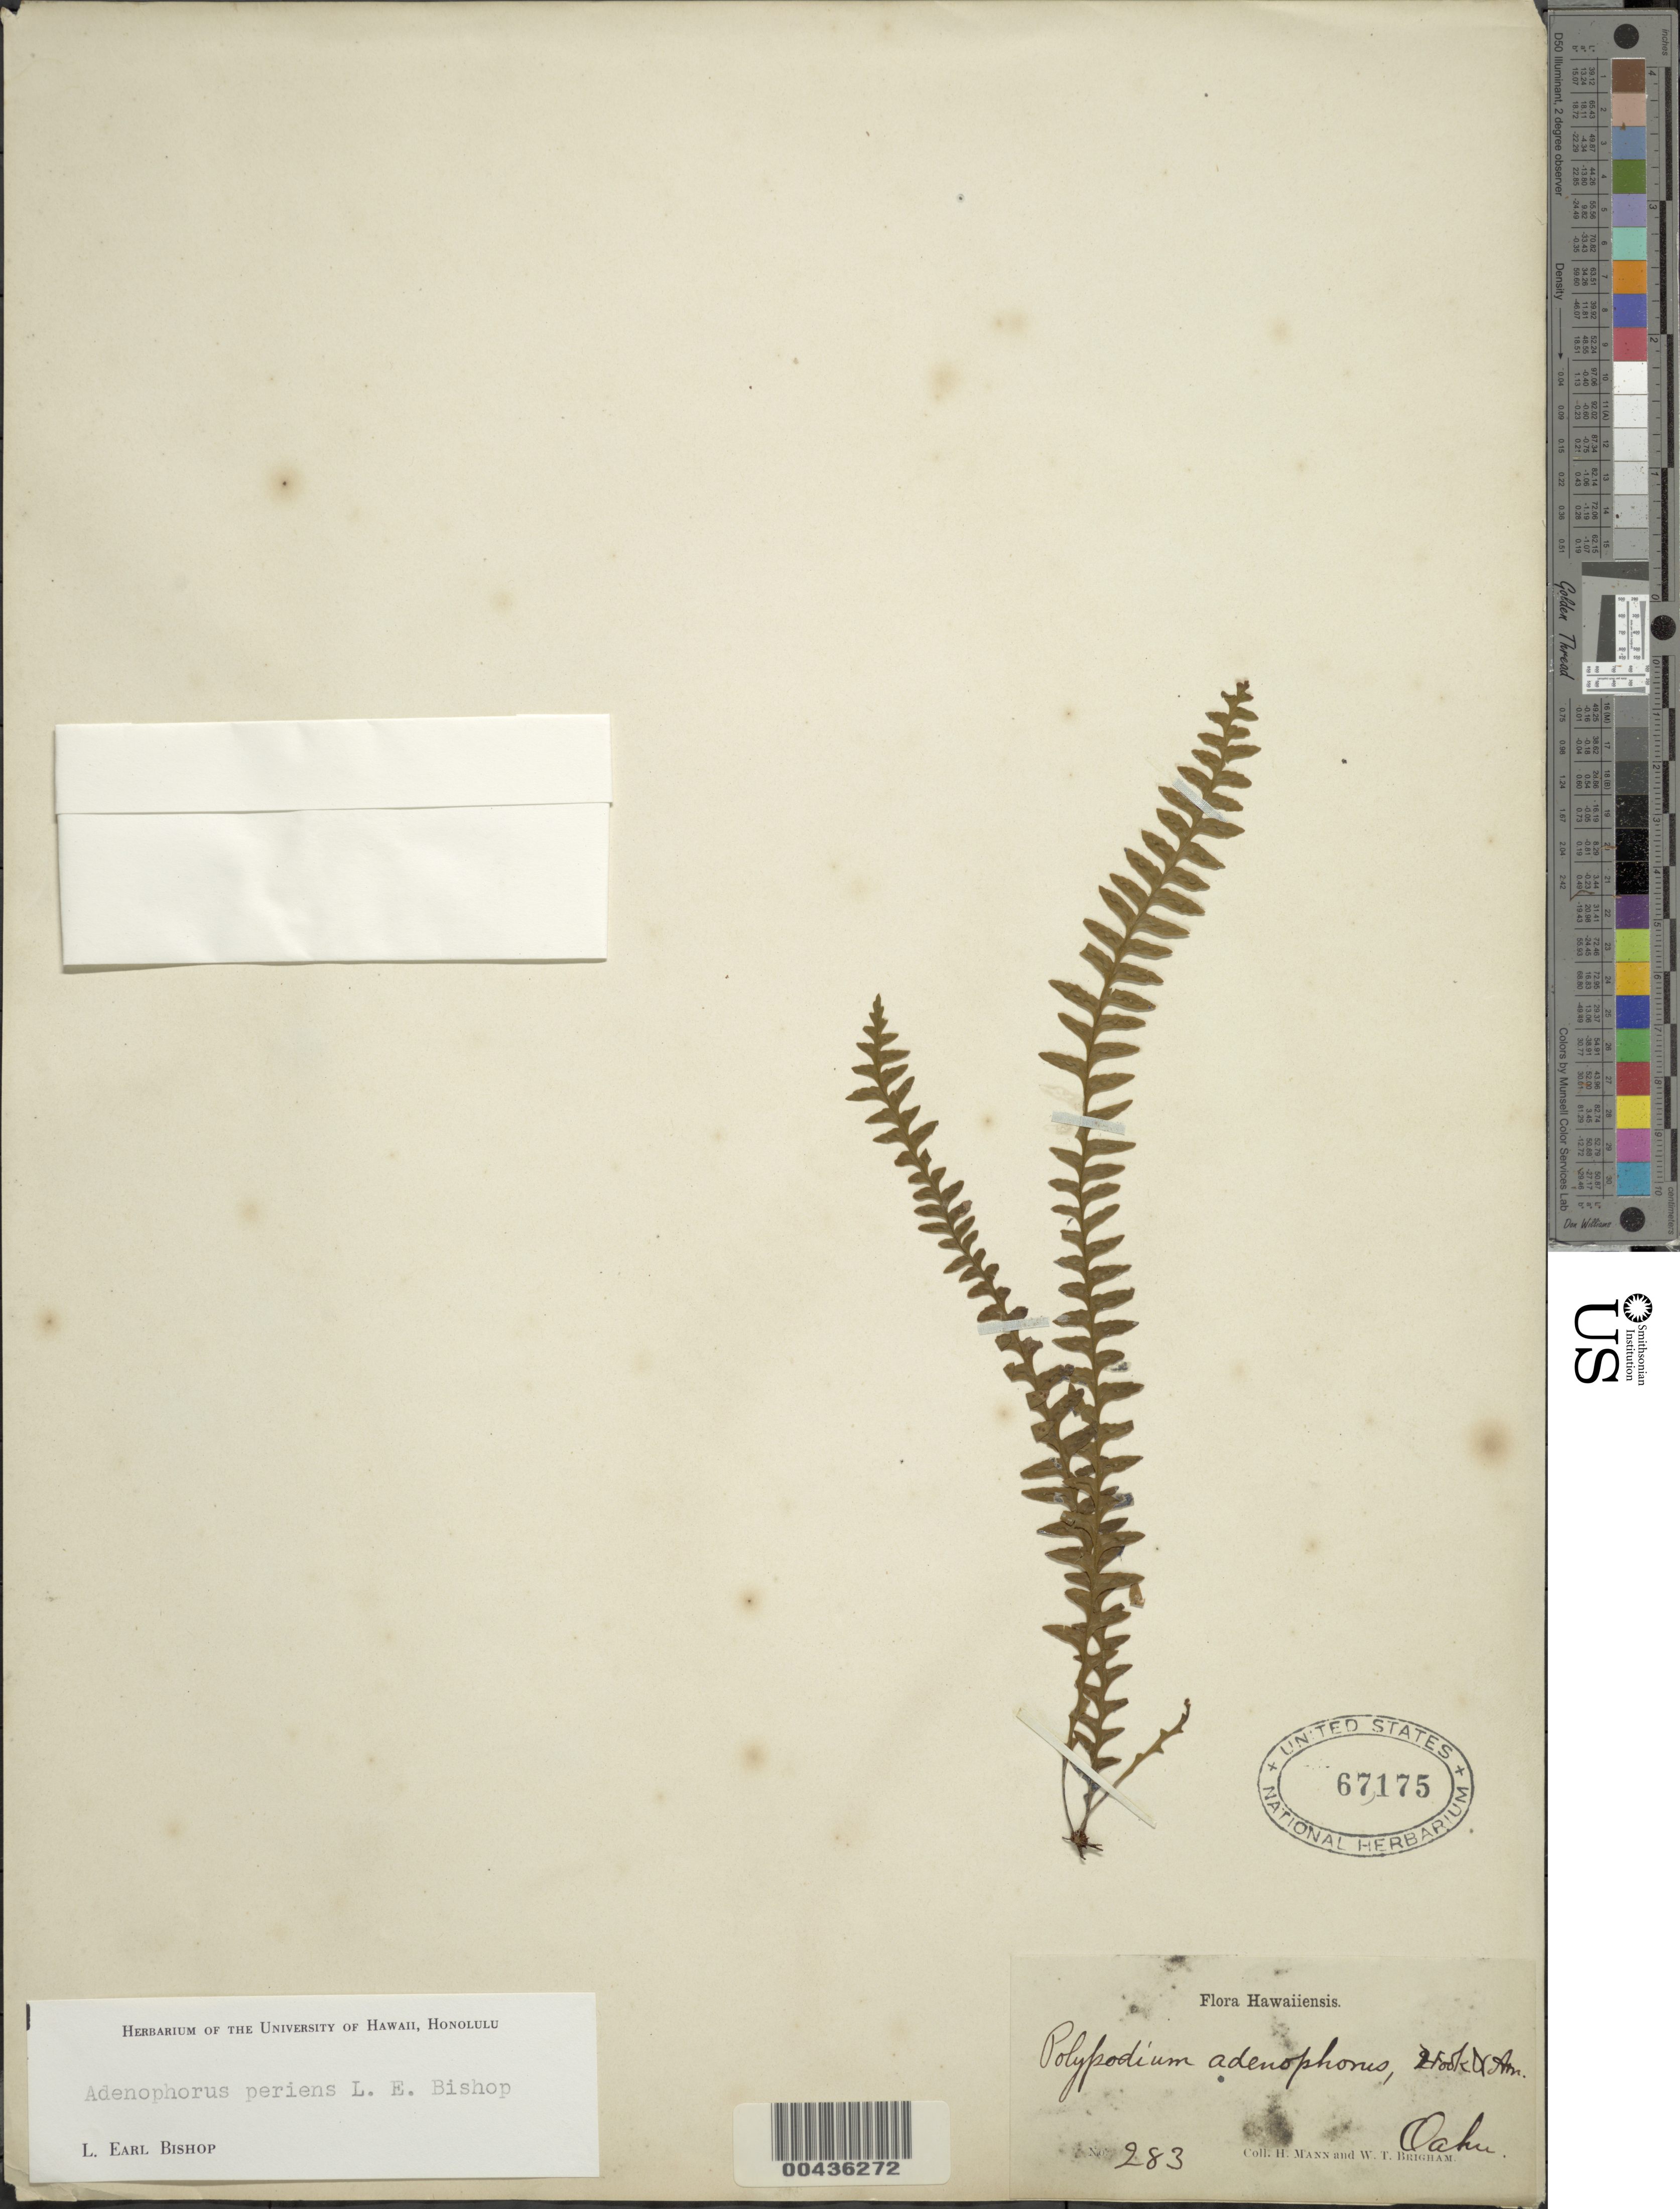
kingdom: Plantae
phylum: Tracheophyta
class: Polypodiopsida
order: Polypodiales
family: Polypodiaceae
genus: Adenophorus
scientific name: Adenophorus periens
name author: L.E. Bishop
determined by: Bishop, L. E.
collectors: H. Mann & W. T. Brigham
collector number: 283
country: United States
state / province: Hawaii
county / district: Honolulu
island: Oahu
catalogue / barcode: US 67175